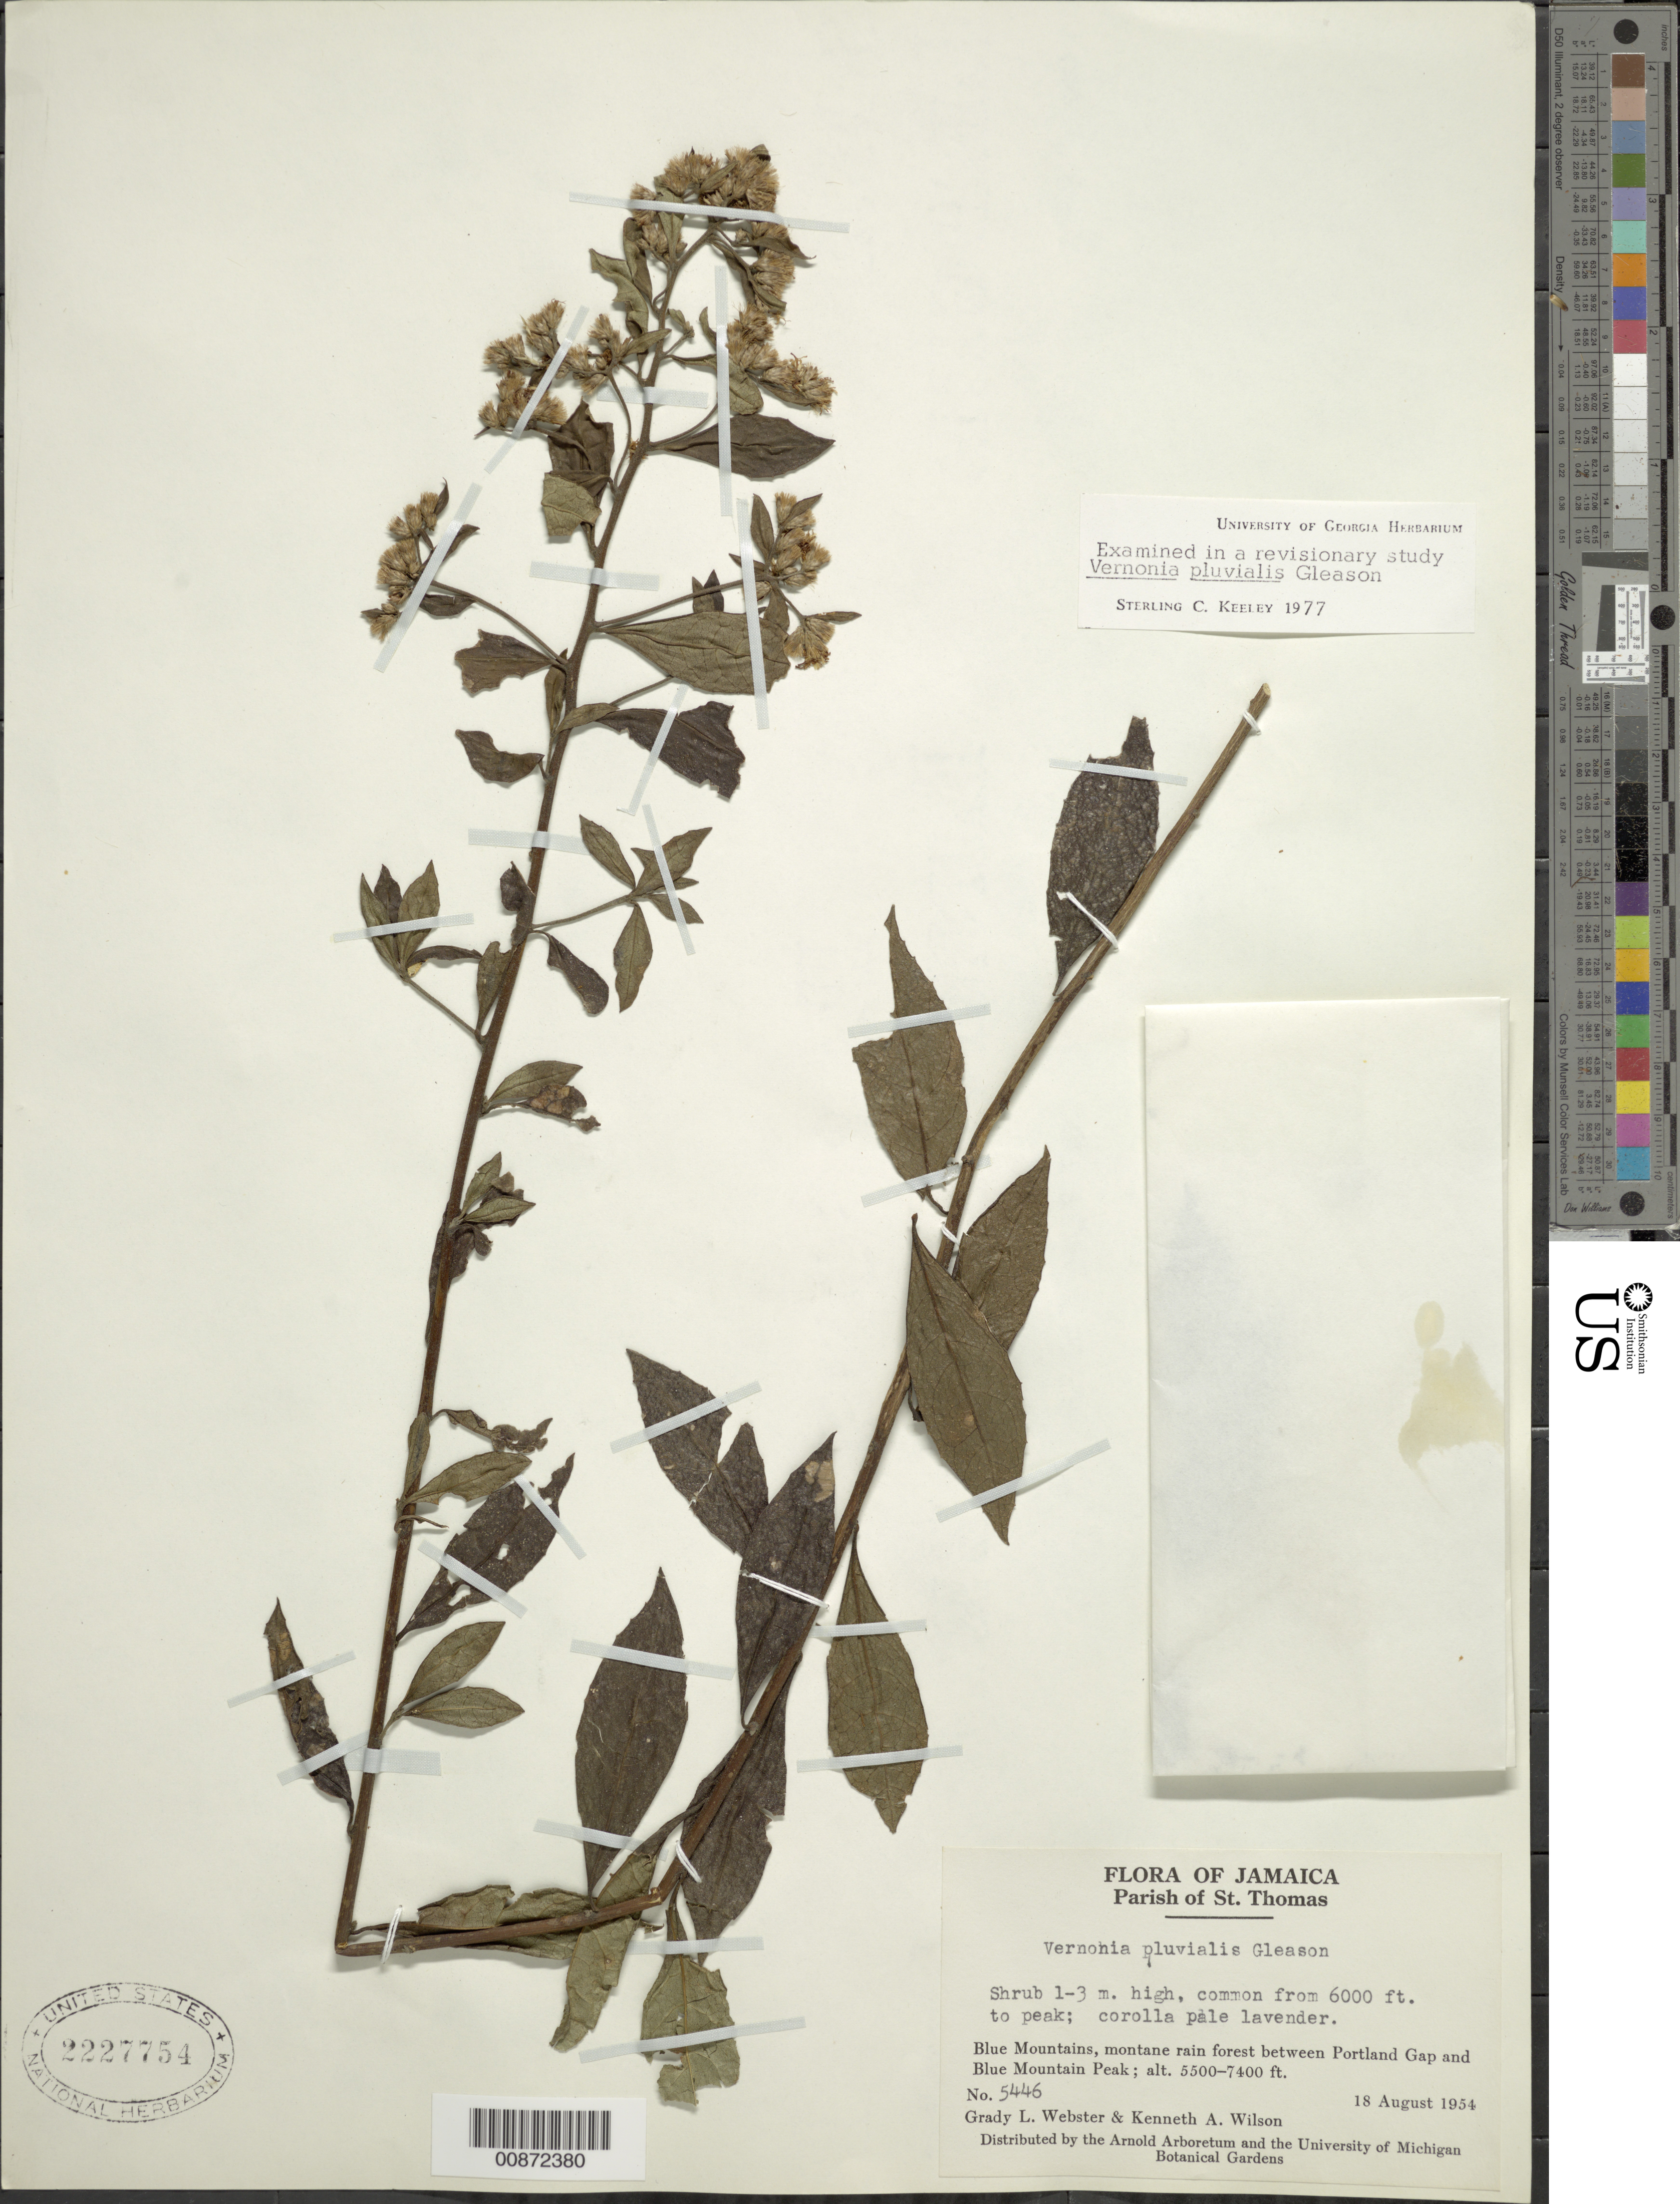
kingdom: Plantae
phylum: Tracheophyta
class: Magnoliopsida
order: Asterales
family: Asteraceae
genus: Lepidaploa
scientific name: Lepidaploa pluvialis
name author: (Gleason) H. Rob.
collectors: G. L. Webster & K. A. Wilson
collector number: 5446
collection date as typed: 18 Aug 1954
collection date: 1954-08-18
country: Jamaica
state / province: Saint Thomas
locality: Blue Mountains, forest between Portland Gap and Blue Mountain Peak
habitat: Montane rainforest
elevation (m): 1676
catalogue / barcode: US 2227754